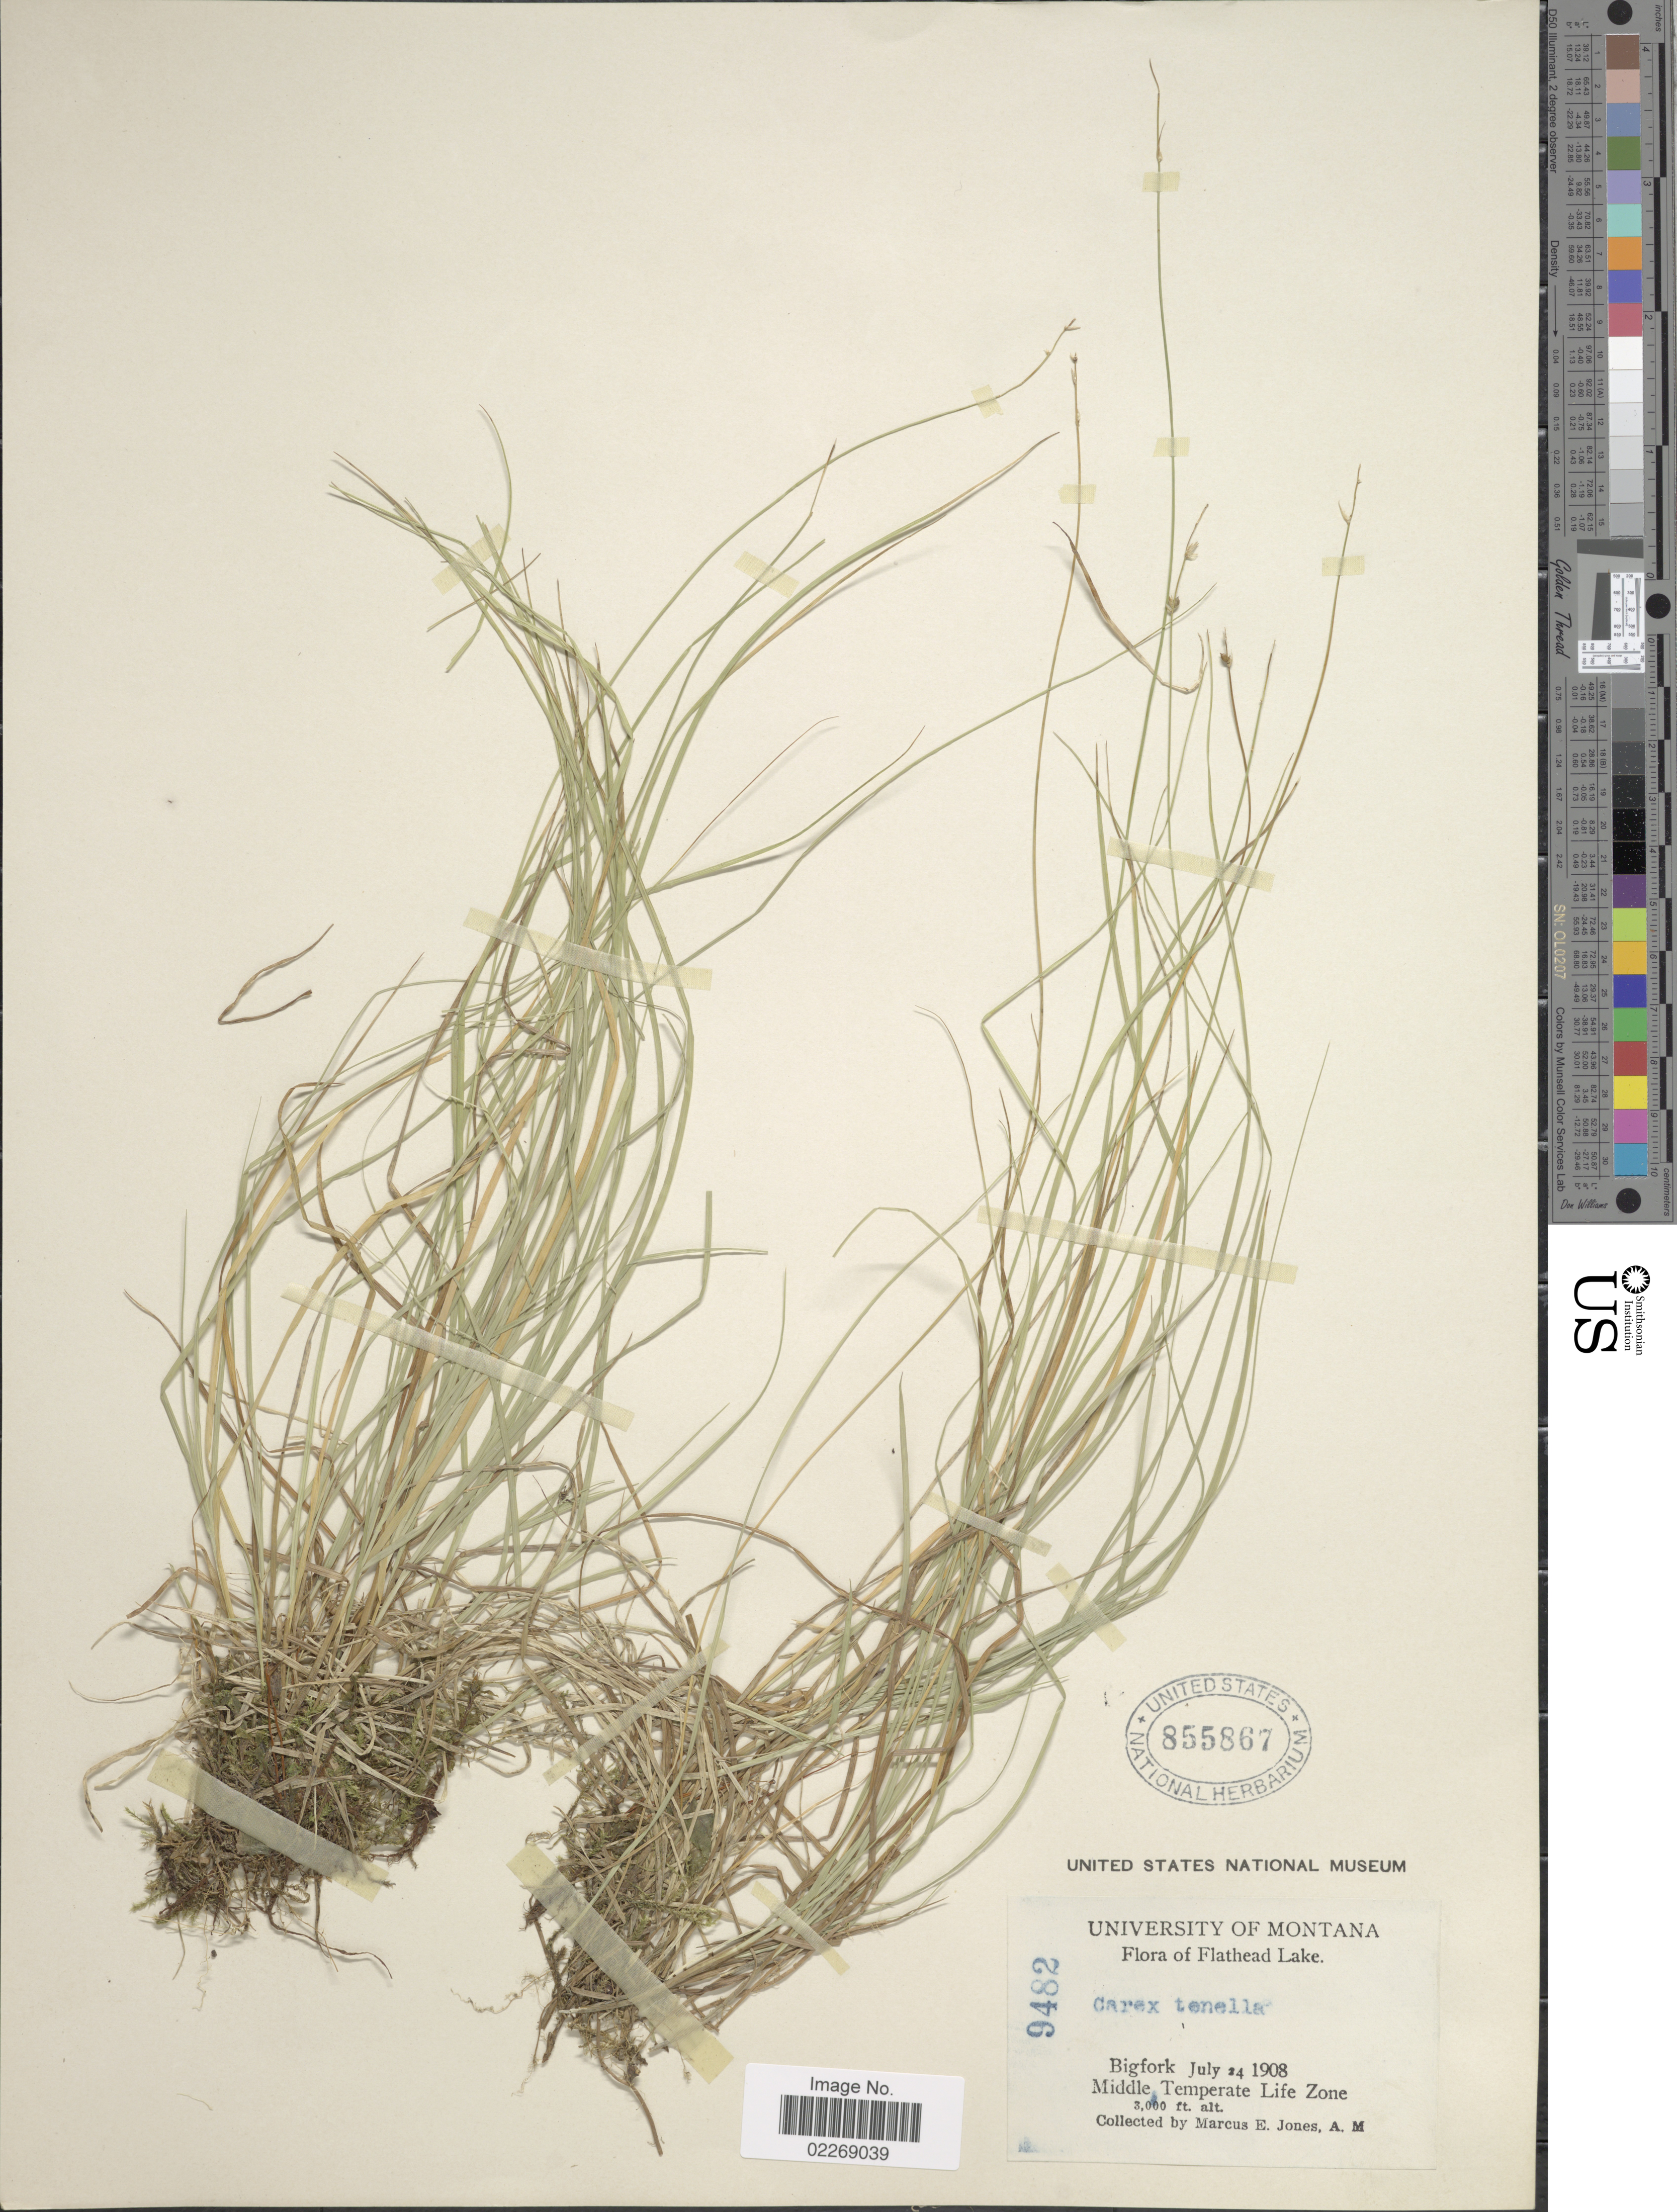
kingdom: Plantae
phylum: Tracheophyta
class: Liliopsida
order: Poales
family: Cyperaceae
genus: Carex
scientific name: Carex disperma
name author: Dewey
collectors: M. E. Jones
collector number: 9482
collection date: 1908-07-24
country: United States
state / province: Montana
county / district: Flathead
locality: Flathead Lake, Bigfork, Middle Temperate Life Zone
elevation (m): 914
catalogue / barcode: US 855867